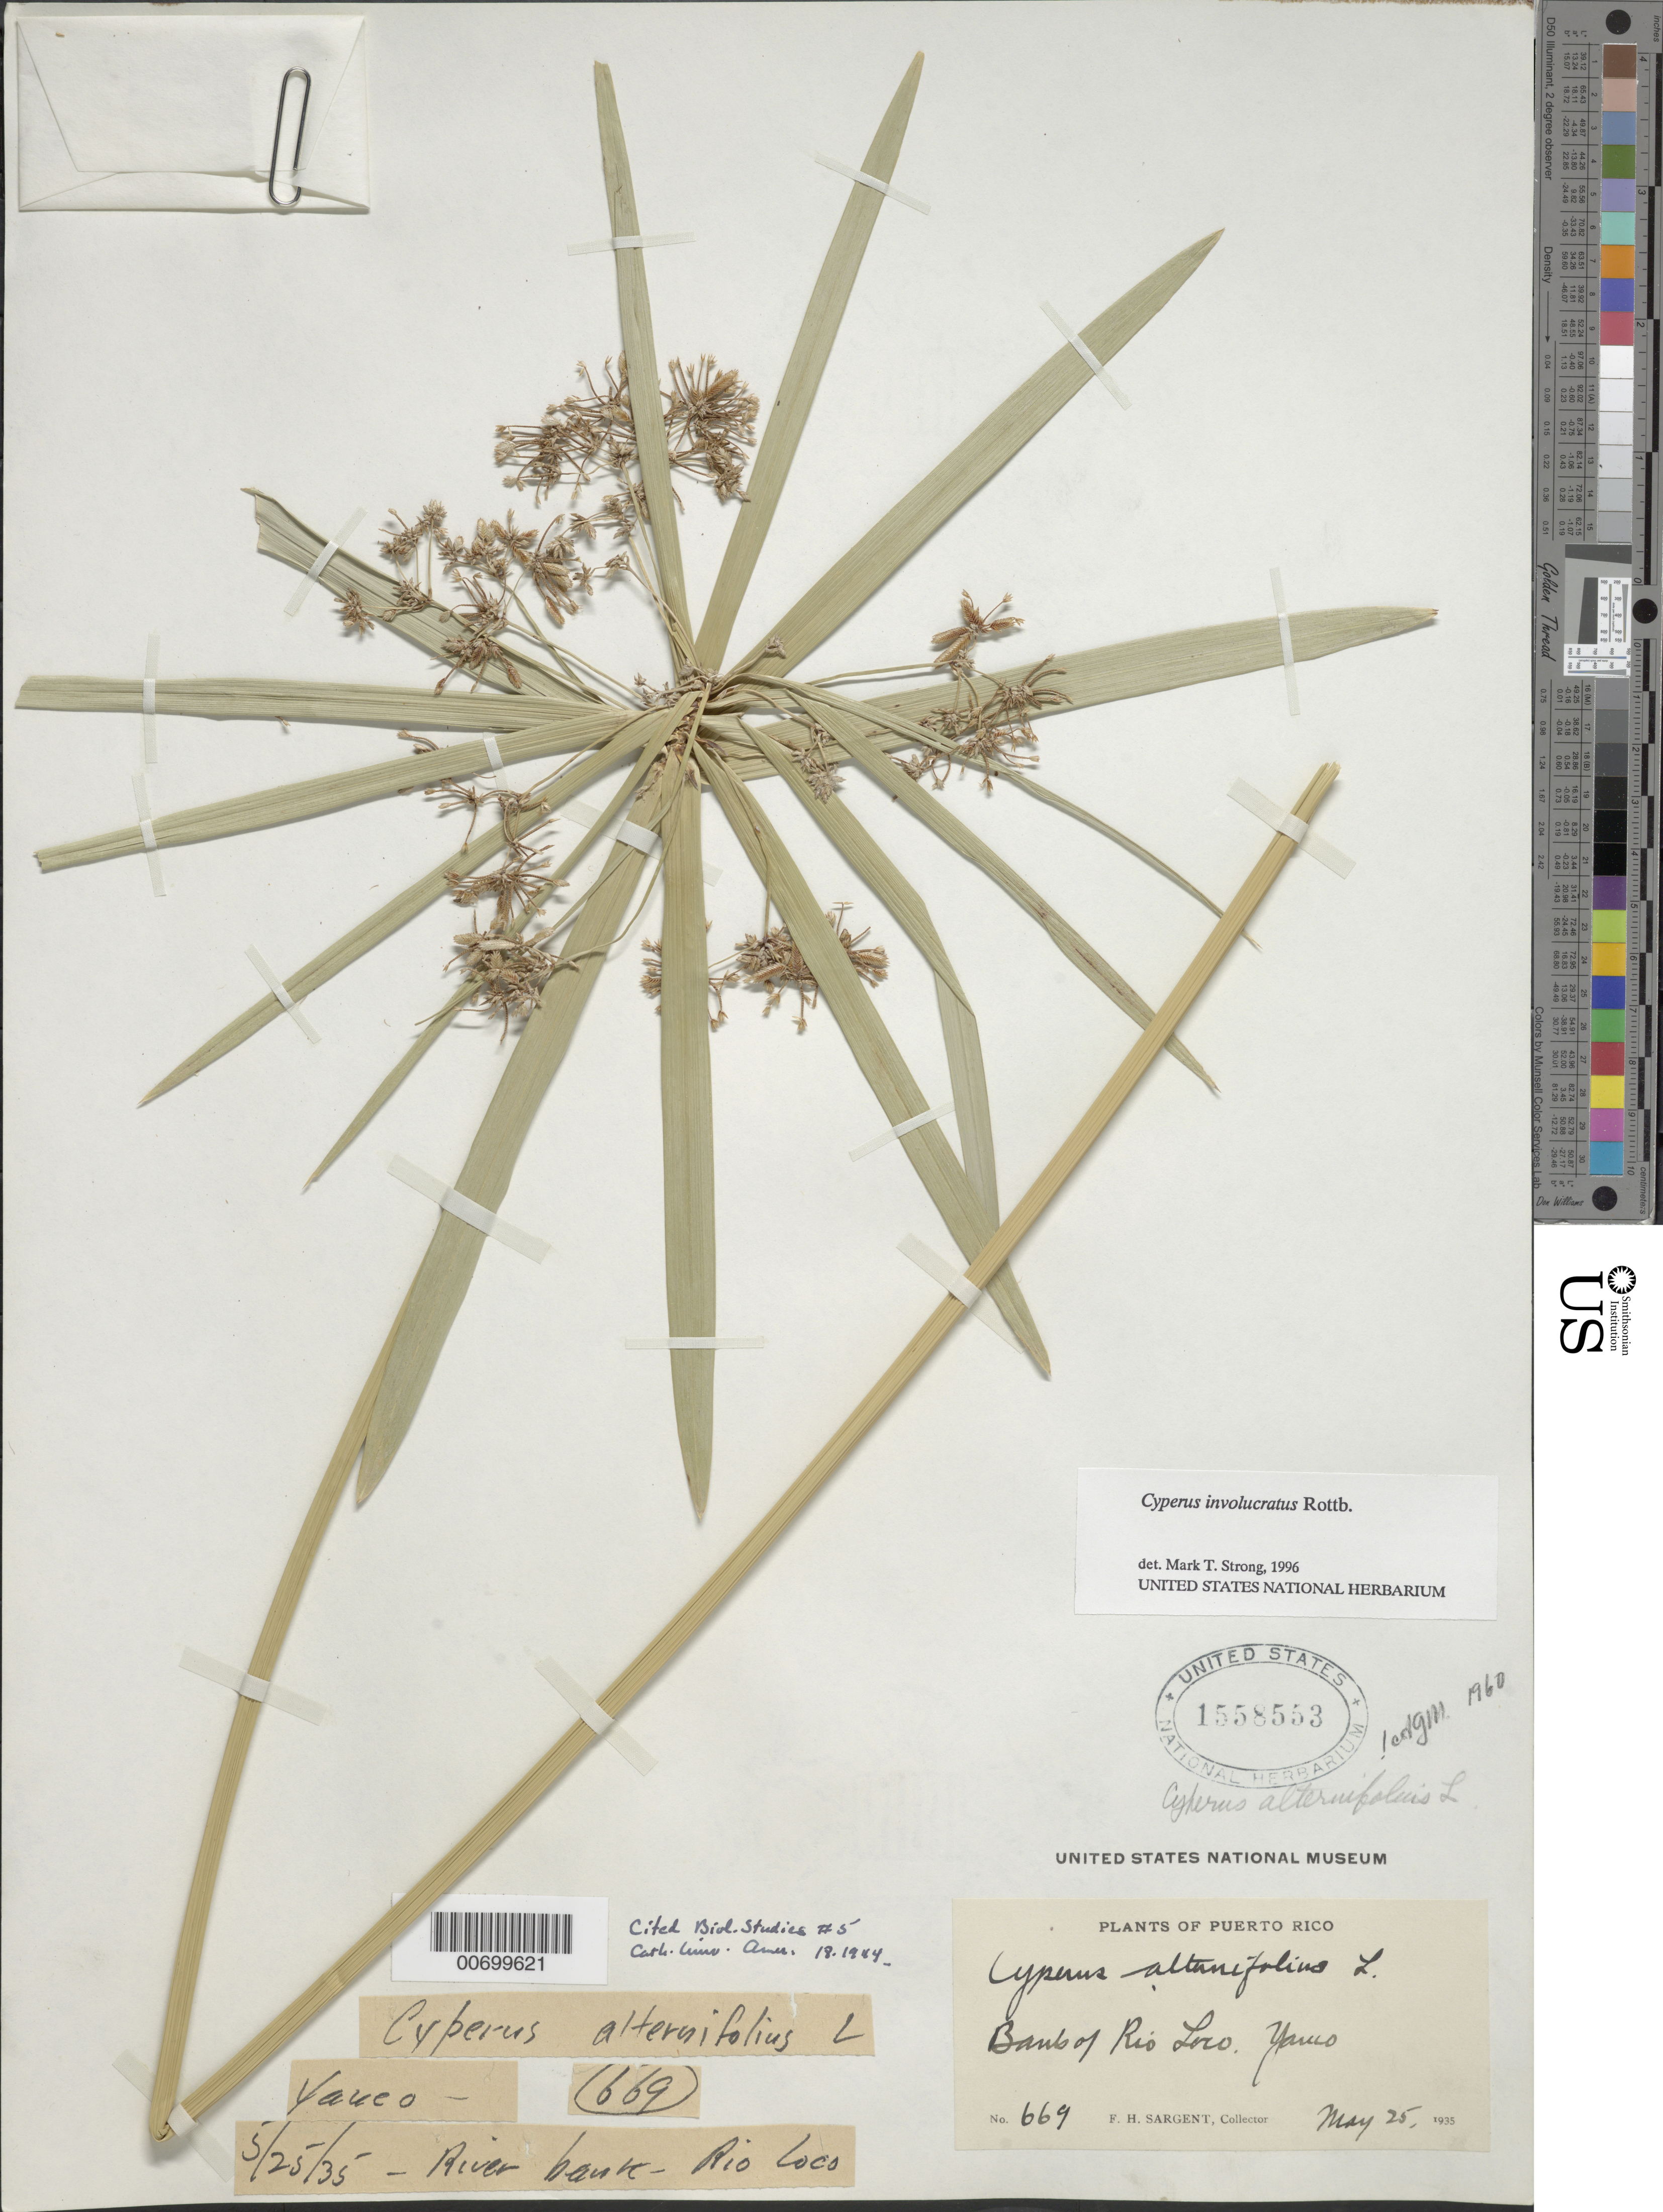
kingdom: Plantae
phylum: Tracheophyta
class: Liliopsida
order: Poales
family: Cyperaceae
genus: Cyperus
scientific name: Cyperus involucratus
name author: Rottb.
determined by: Strong, M. T., (US), Smithsonian Institution - National Museum of Natural History (UNITED STATES)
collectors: F. H. Sargent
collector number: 669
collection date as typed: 25 May 1935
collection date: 1935-05-25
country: Puerto Rico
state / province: Yauco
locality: Yauco, banks of Rio Loro.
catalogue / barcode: US 1558553